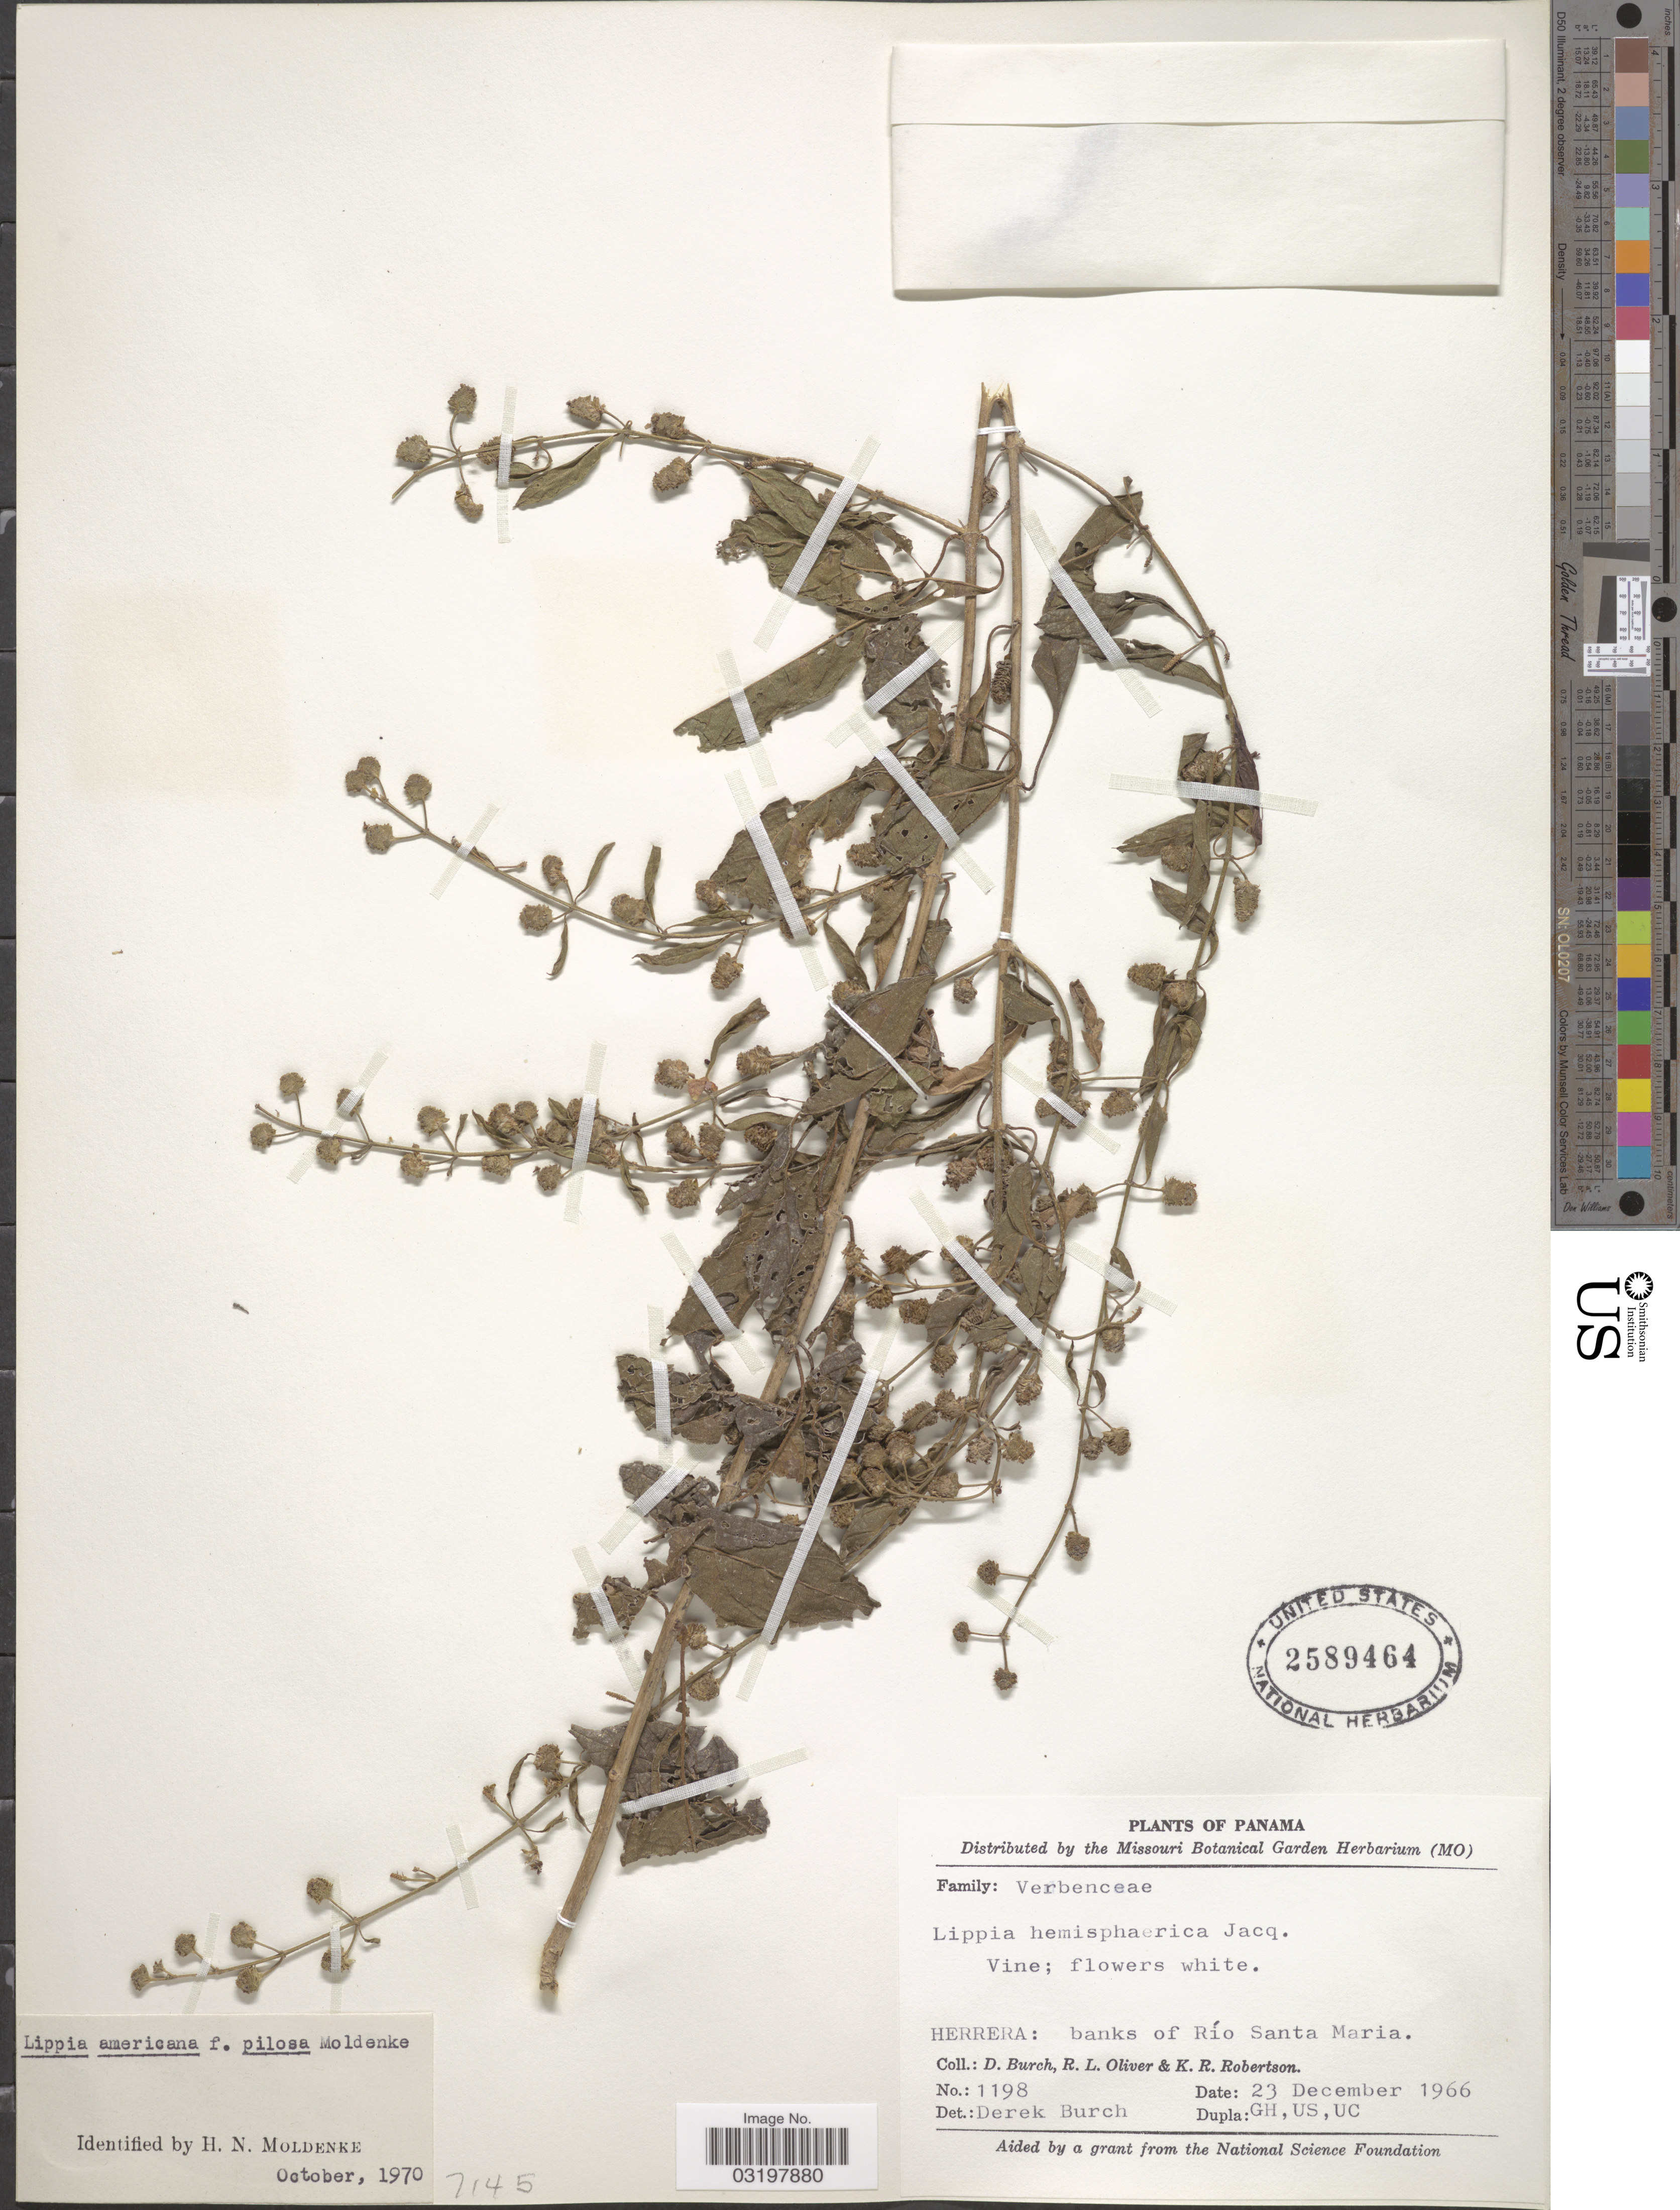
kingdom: Plantae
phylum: Tracheophyta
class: Magnoliopsida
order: Lamiales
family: Verbenaceae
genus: Lippia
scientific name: Lippia americana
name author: L.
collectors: D. Burch, R. Oliver & K. Robertson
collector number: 1198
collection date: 1966-12-23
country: Panama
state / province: Herrera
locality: Herrera: banks of Río Santa Maria.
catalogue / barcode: US 2589464